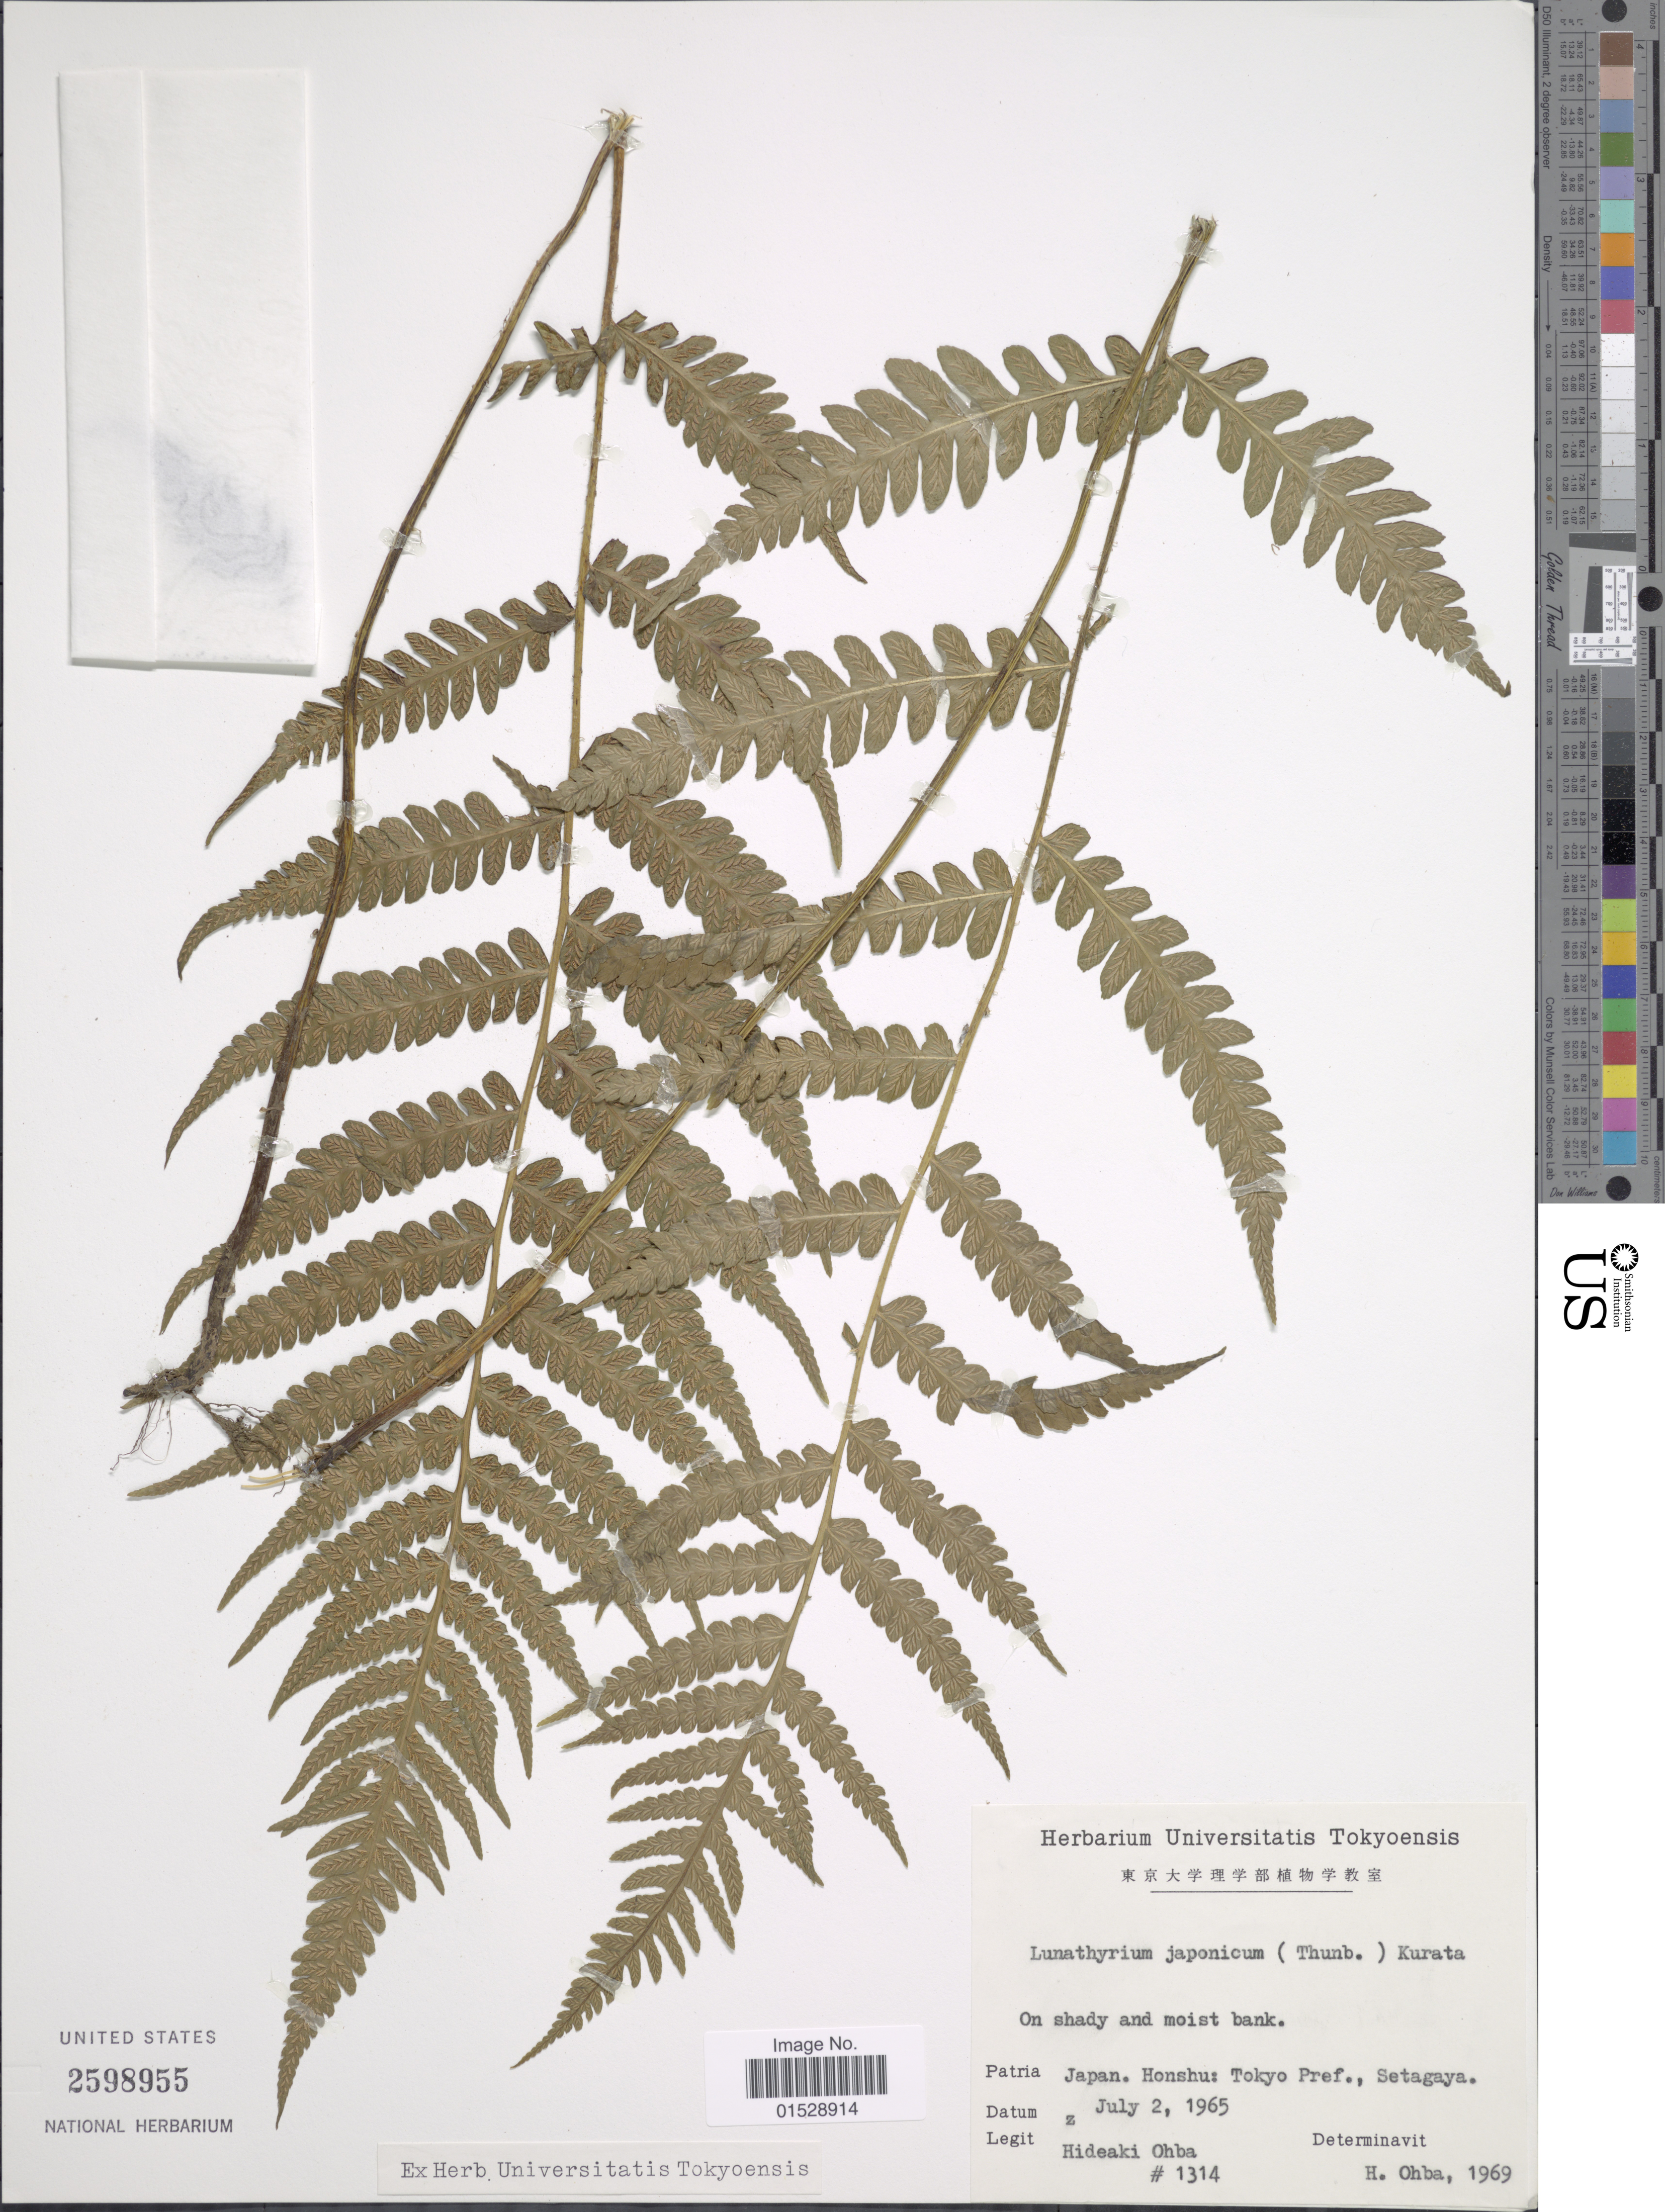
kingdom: Plantae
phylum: Tracheophyta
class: Polypodiopsida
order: Polypodiales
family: Athyriaceae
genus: Deparia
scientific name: Deparia japonica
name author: (Thunb.) M. Kato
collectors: H. Ohba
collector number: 1314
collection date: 1965-07-02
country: Japan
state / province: Tokyo, Federal City of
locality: Japan, Honshu: Tokyo Pref., Setagaya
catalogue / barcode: US 2598955